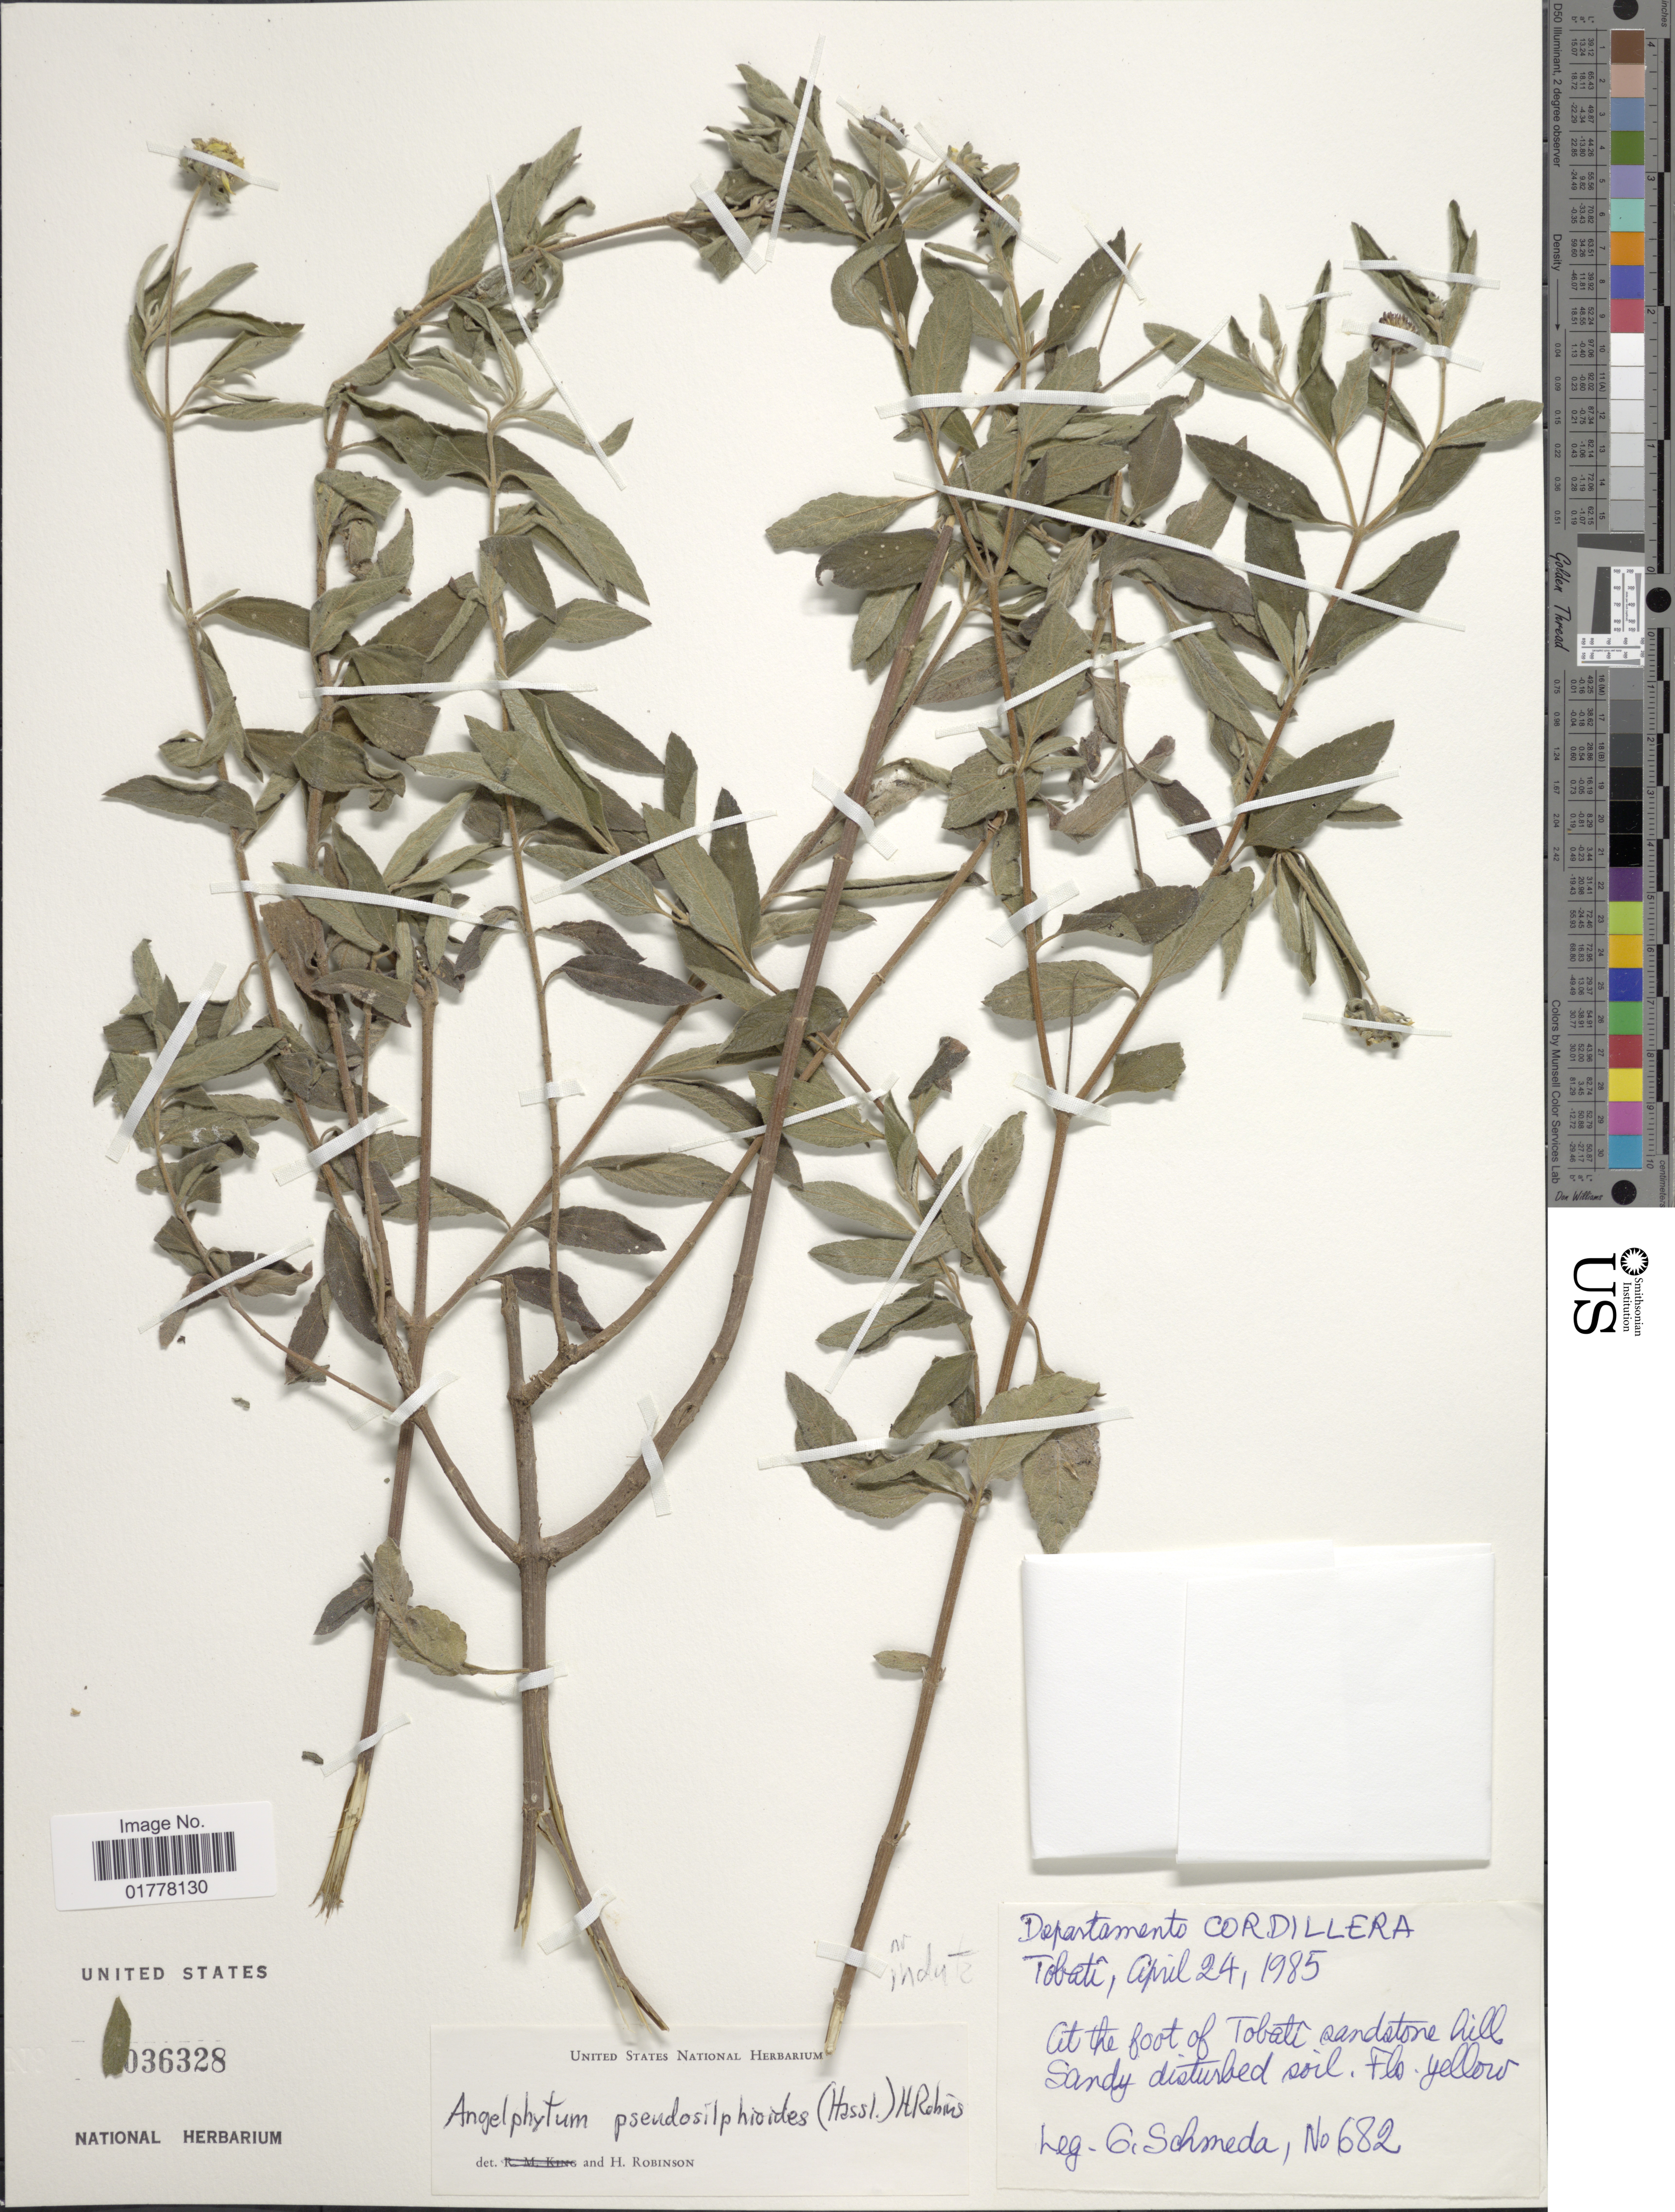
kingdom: Plantae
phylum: Tracheophyta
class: Magnoliopsida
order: Asterales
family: Asteraceae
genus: Angelphytum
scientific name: Angelphytum indutum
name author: (Chodat) H. Rob.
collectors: G. Schmeda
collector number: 682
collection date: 1985-04-24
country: Paraguay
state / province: Cordillera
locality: Departamento Cordillera. Tobatî. At the foot of Tobatî sandstone hill